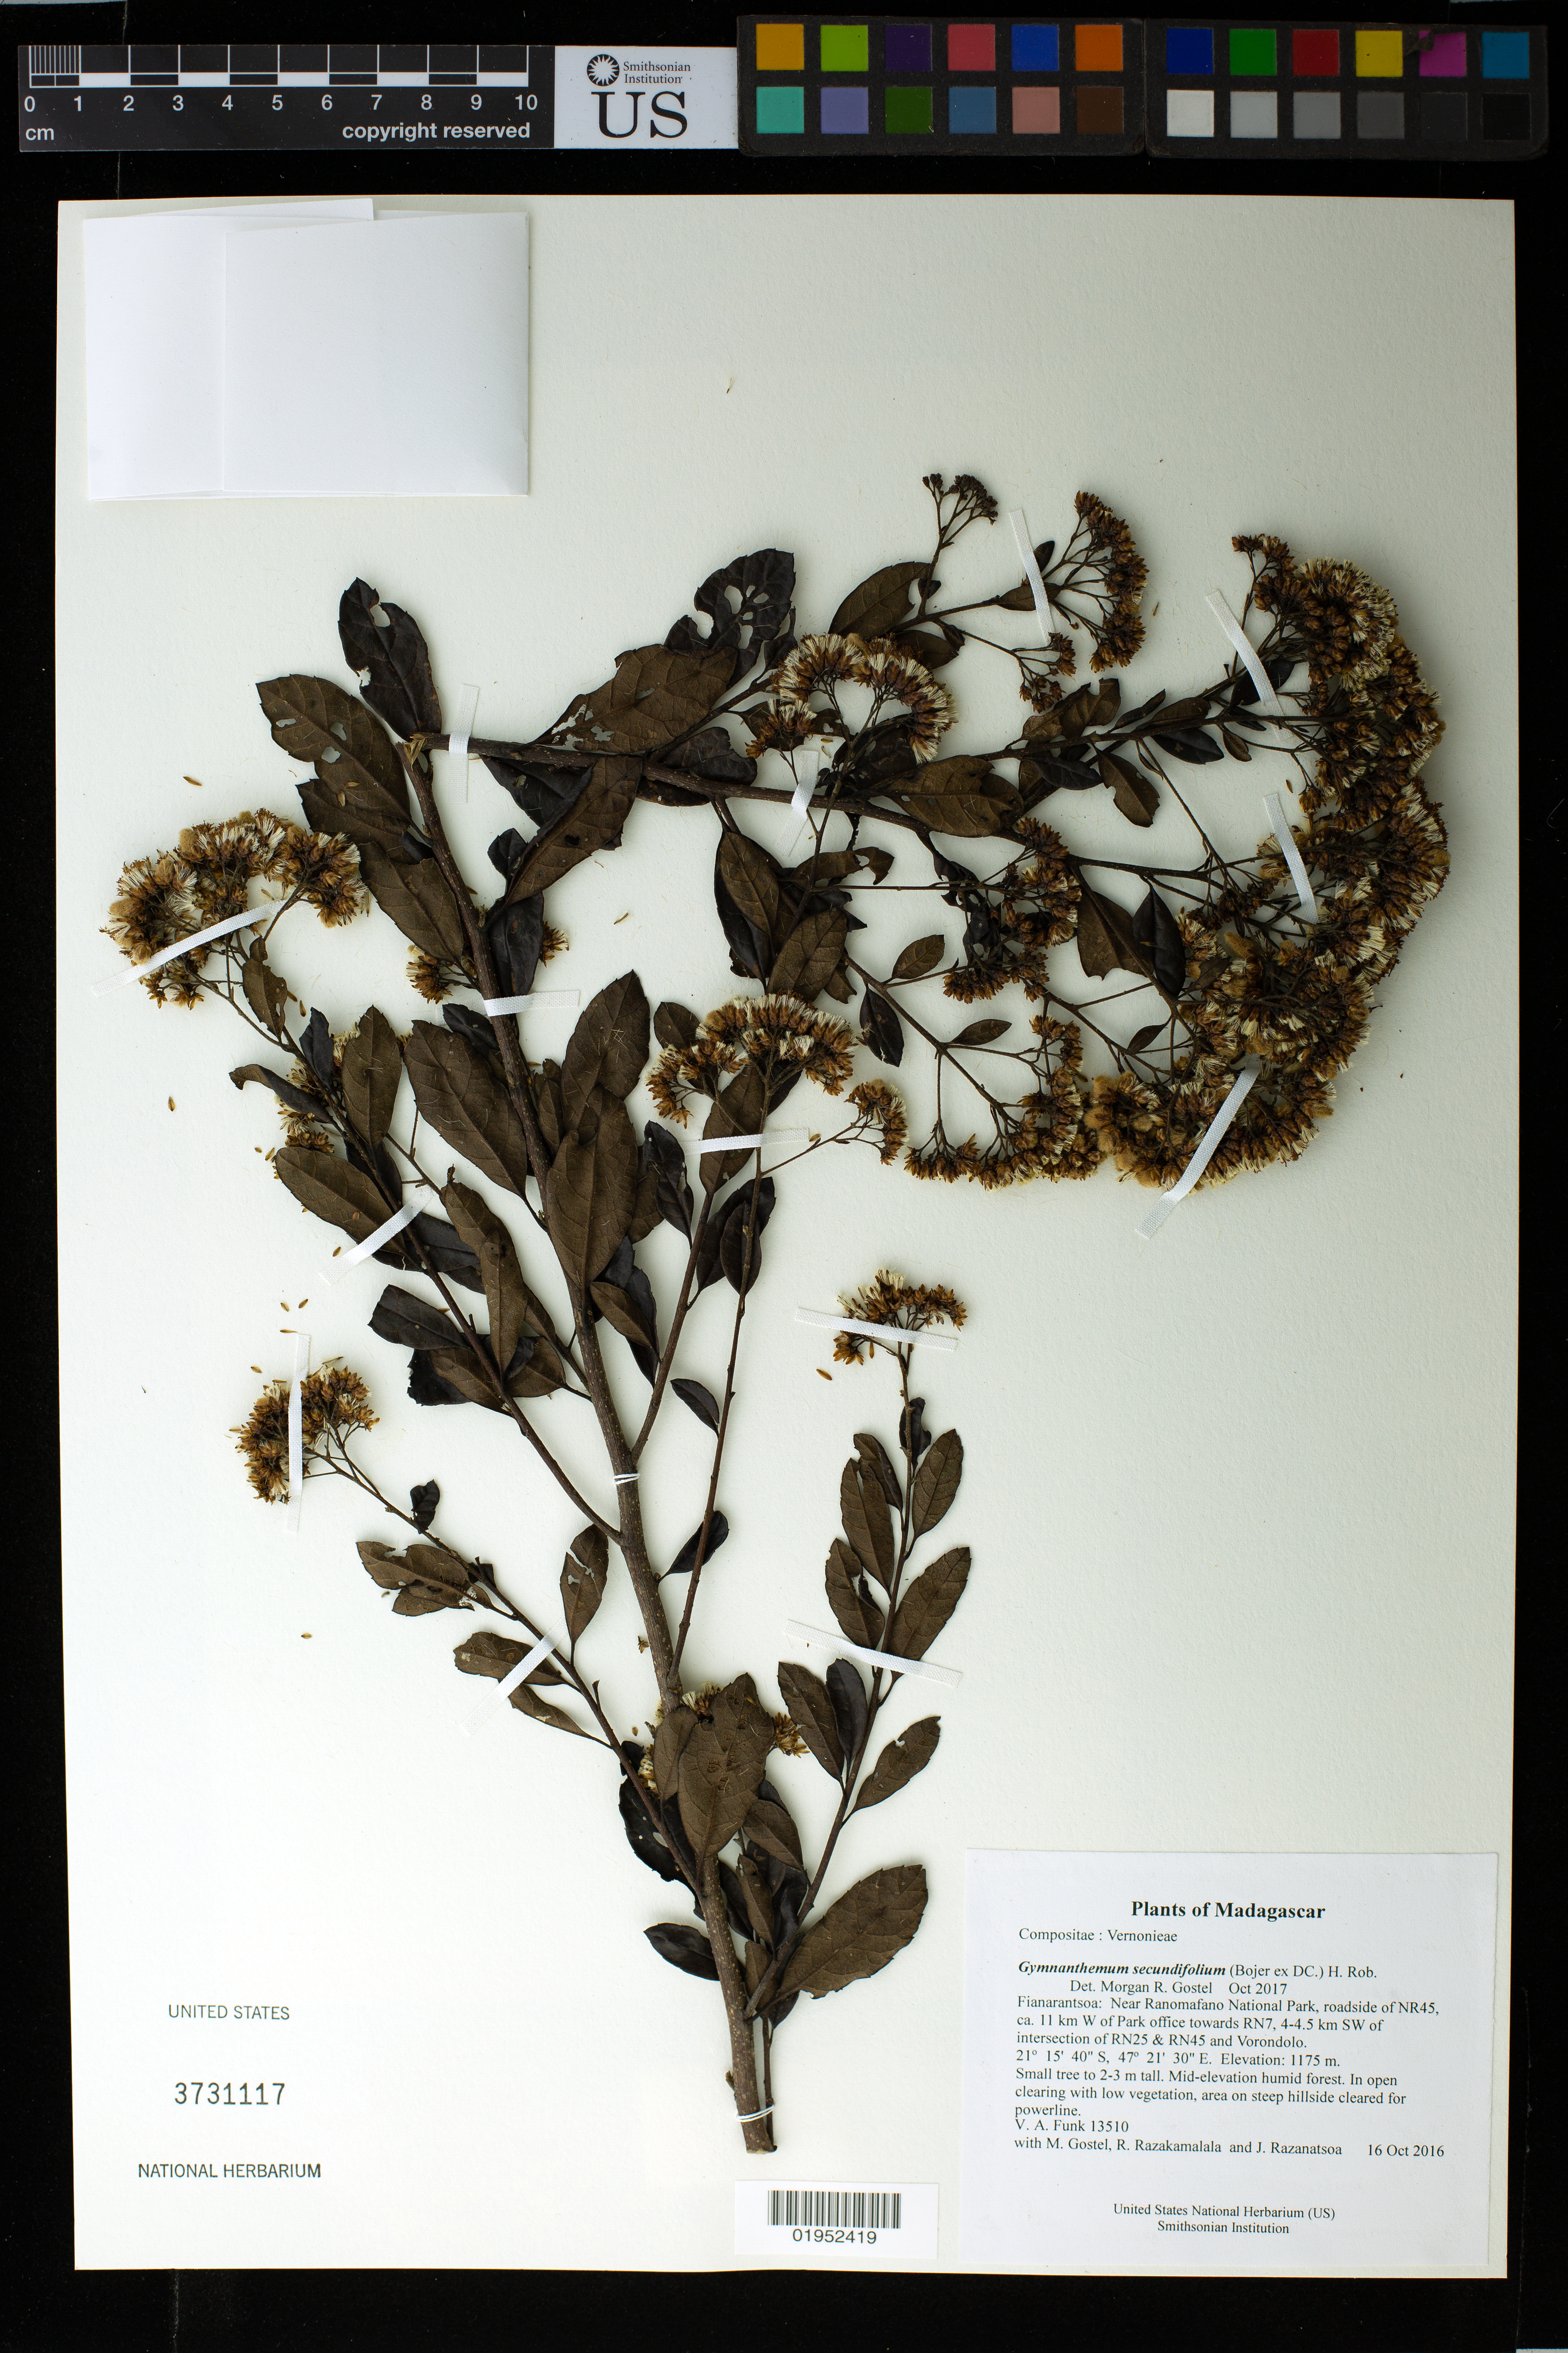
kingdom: Plantae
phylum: Tracheophyta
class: Magnoliopsida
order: Asterales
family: Asteraceae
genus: Gymnanthemum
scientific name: Gymnanthemum secundifolium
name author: (Bojer ex DC.) H. Rob.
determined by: Gostel, M. R.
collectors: M. R. Gostel, R. Razakamalala & J. Razanatsoa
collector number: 13510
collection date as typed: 16 Oct 2016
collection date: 2016-10-16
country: Madagascar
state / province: Haute Matsiatra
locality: Near Ranomafano National Park, roadside of NR45, ca. 11 km W of Park office towards RN7, 4-4.5 km SW of intersection of RN25 & RN45 and Vorondolo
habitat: Mid-elevation humid forest. In open clearing with low vegetation, area on steep hillside cleared for powerline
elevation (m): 1175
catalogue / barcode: US 3731117